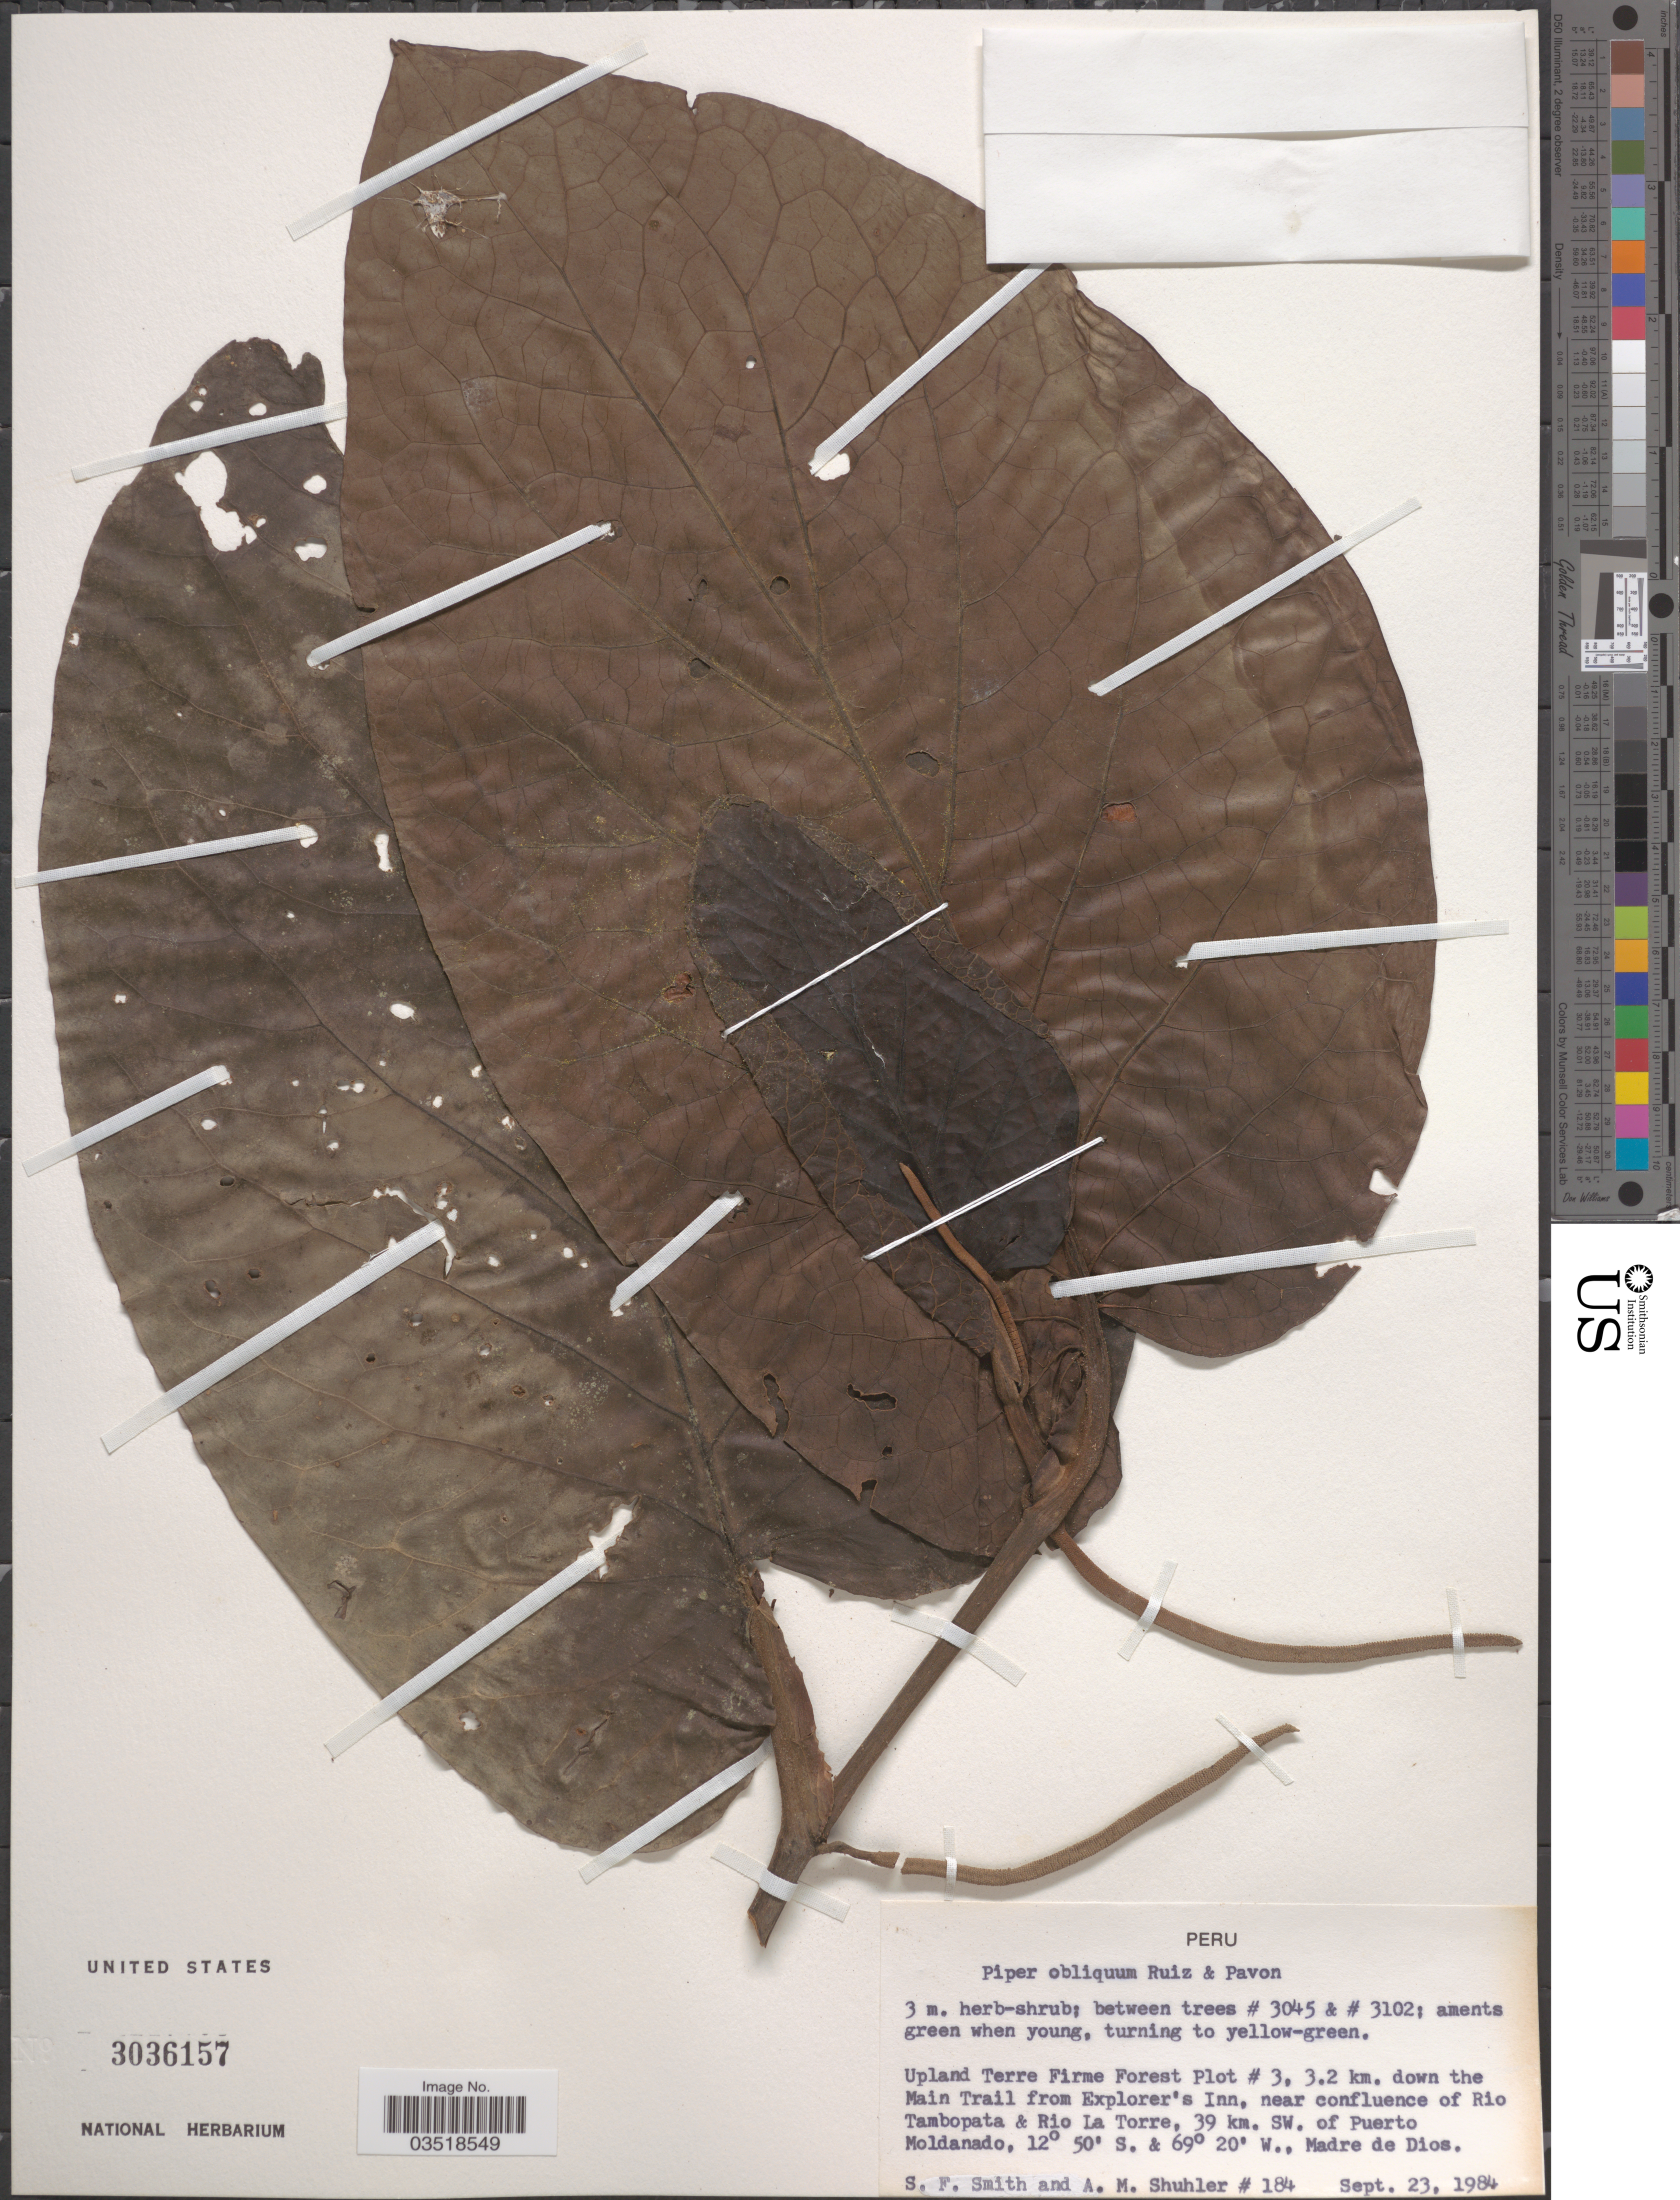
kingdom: Plantae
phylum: Tracheophyta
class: Magnoliopsida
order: Piperales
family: Piperaceae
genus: Piper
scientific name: Piper obliquum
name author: Ruiz & Pav.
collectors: S.F. Smith & A. Shuhler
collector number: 184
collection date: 1984-09-23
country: Peru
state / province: Madre de Dios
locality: Upland Terre Firme Forest Plot #3, 3.2 km. down the Main Trail from Explorer's Inn, near confluence of Rio Tambopata & Rio La Torre, 39 km. SW. of Puerto Moldanado.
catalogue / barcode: US 3036157